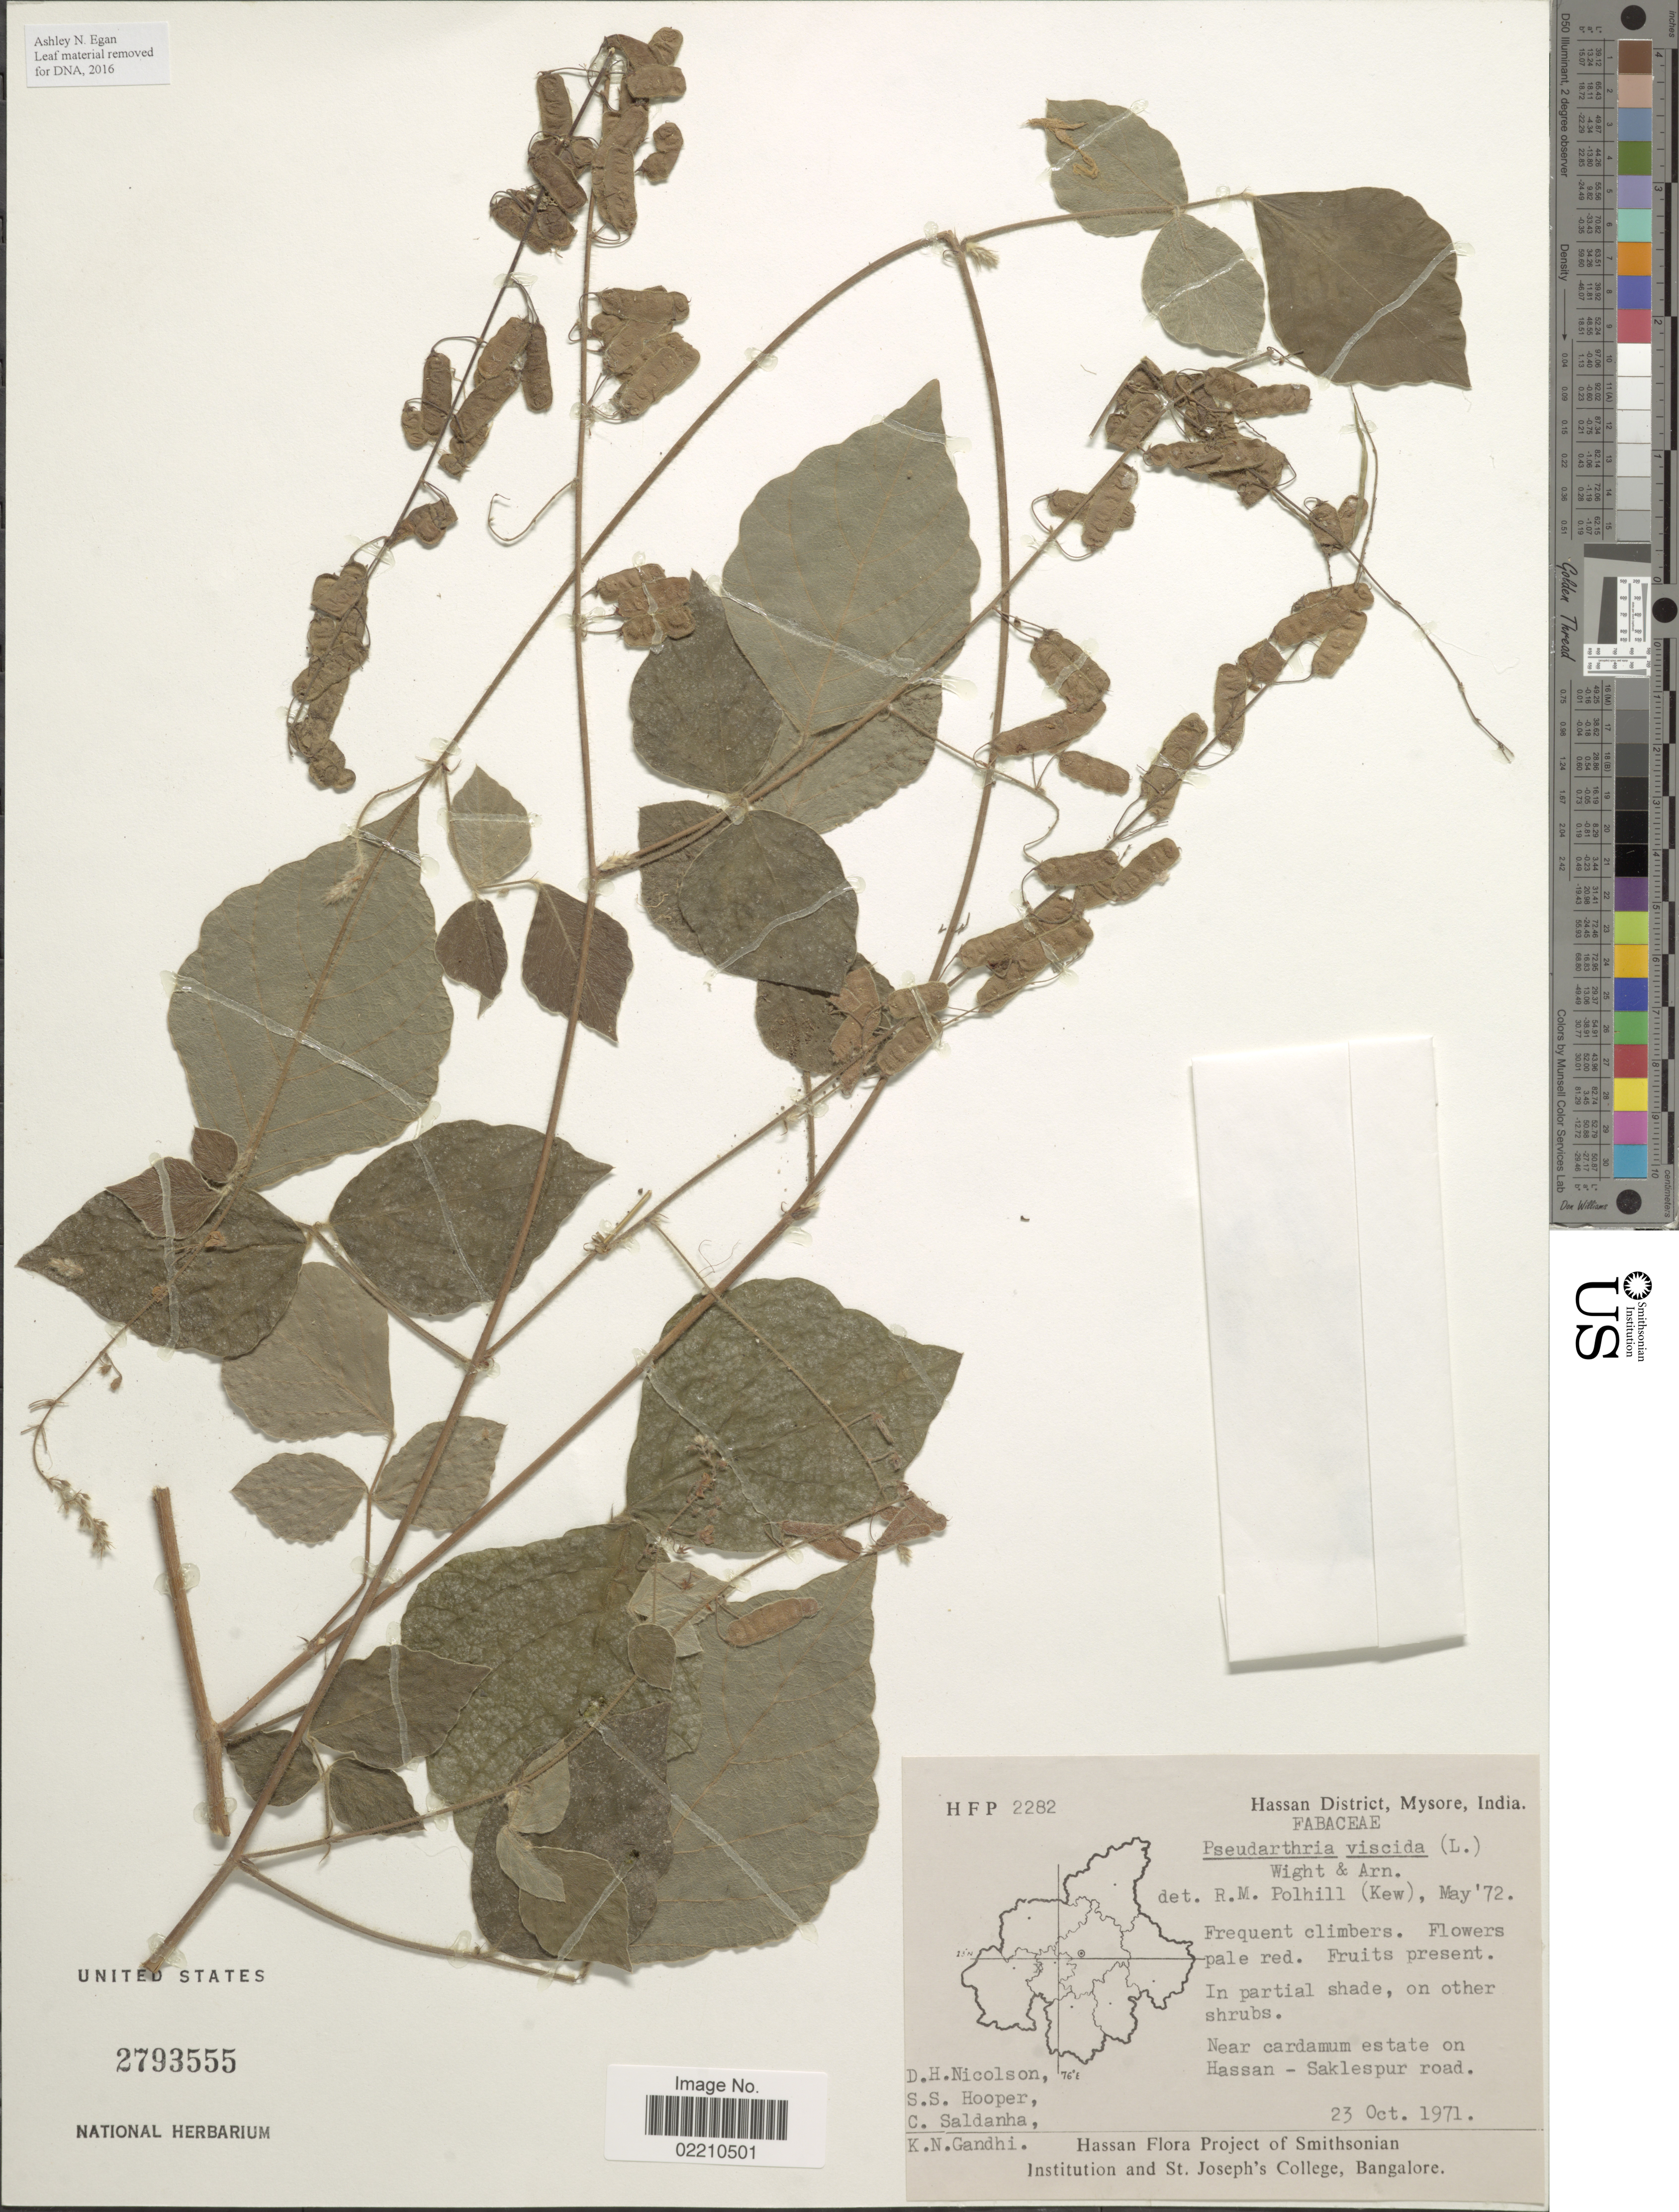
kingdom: Plantae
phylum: Tracheophyta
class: Magnoliopsida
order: Fabales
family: Fabaceae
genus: Pseudarthria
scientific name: Pseudarthria viscida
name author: (L.) Wight & Arn.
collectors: D. H. Nicolson, S. S. Hooper, C. Saldanha & K. N. Gandhi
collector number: H F P 2282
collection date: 1971-10-23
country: India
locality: Hassan District, Mysore, India, Near cardamum estate on Hassan, Saklespur road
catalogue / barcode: US 2793555